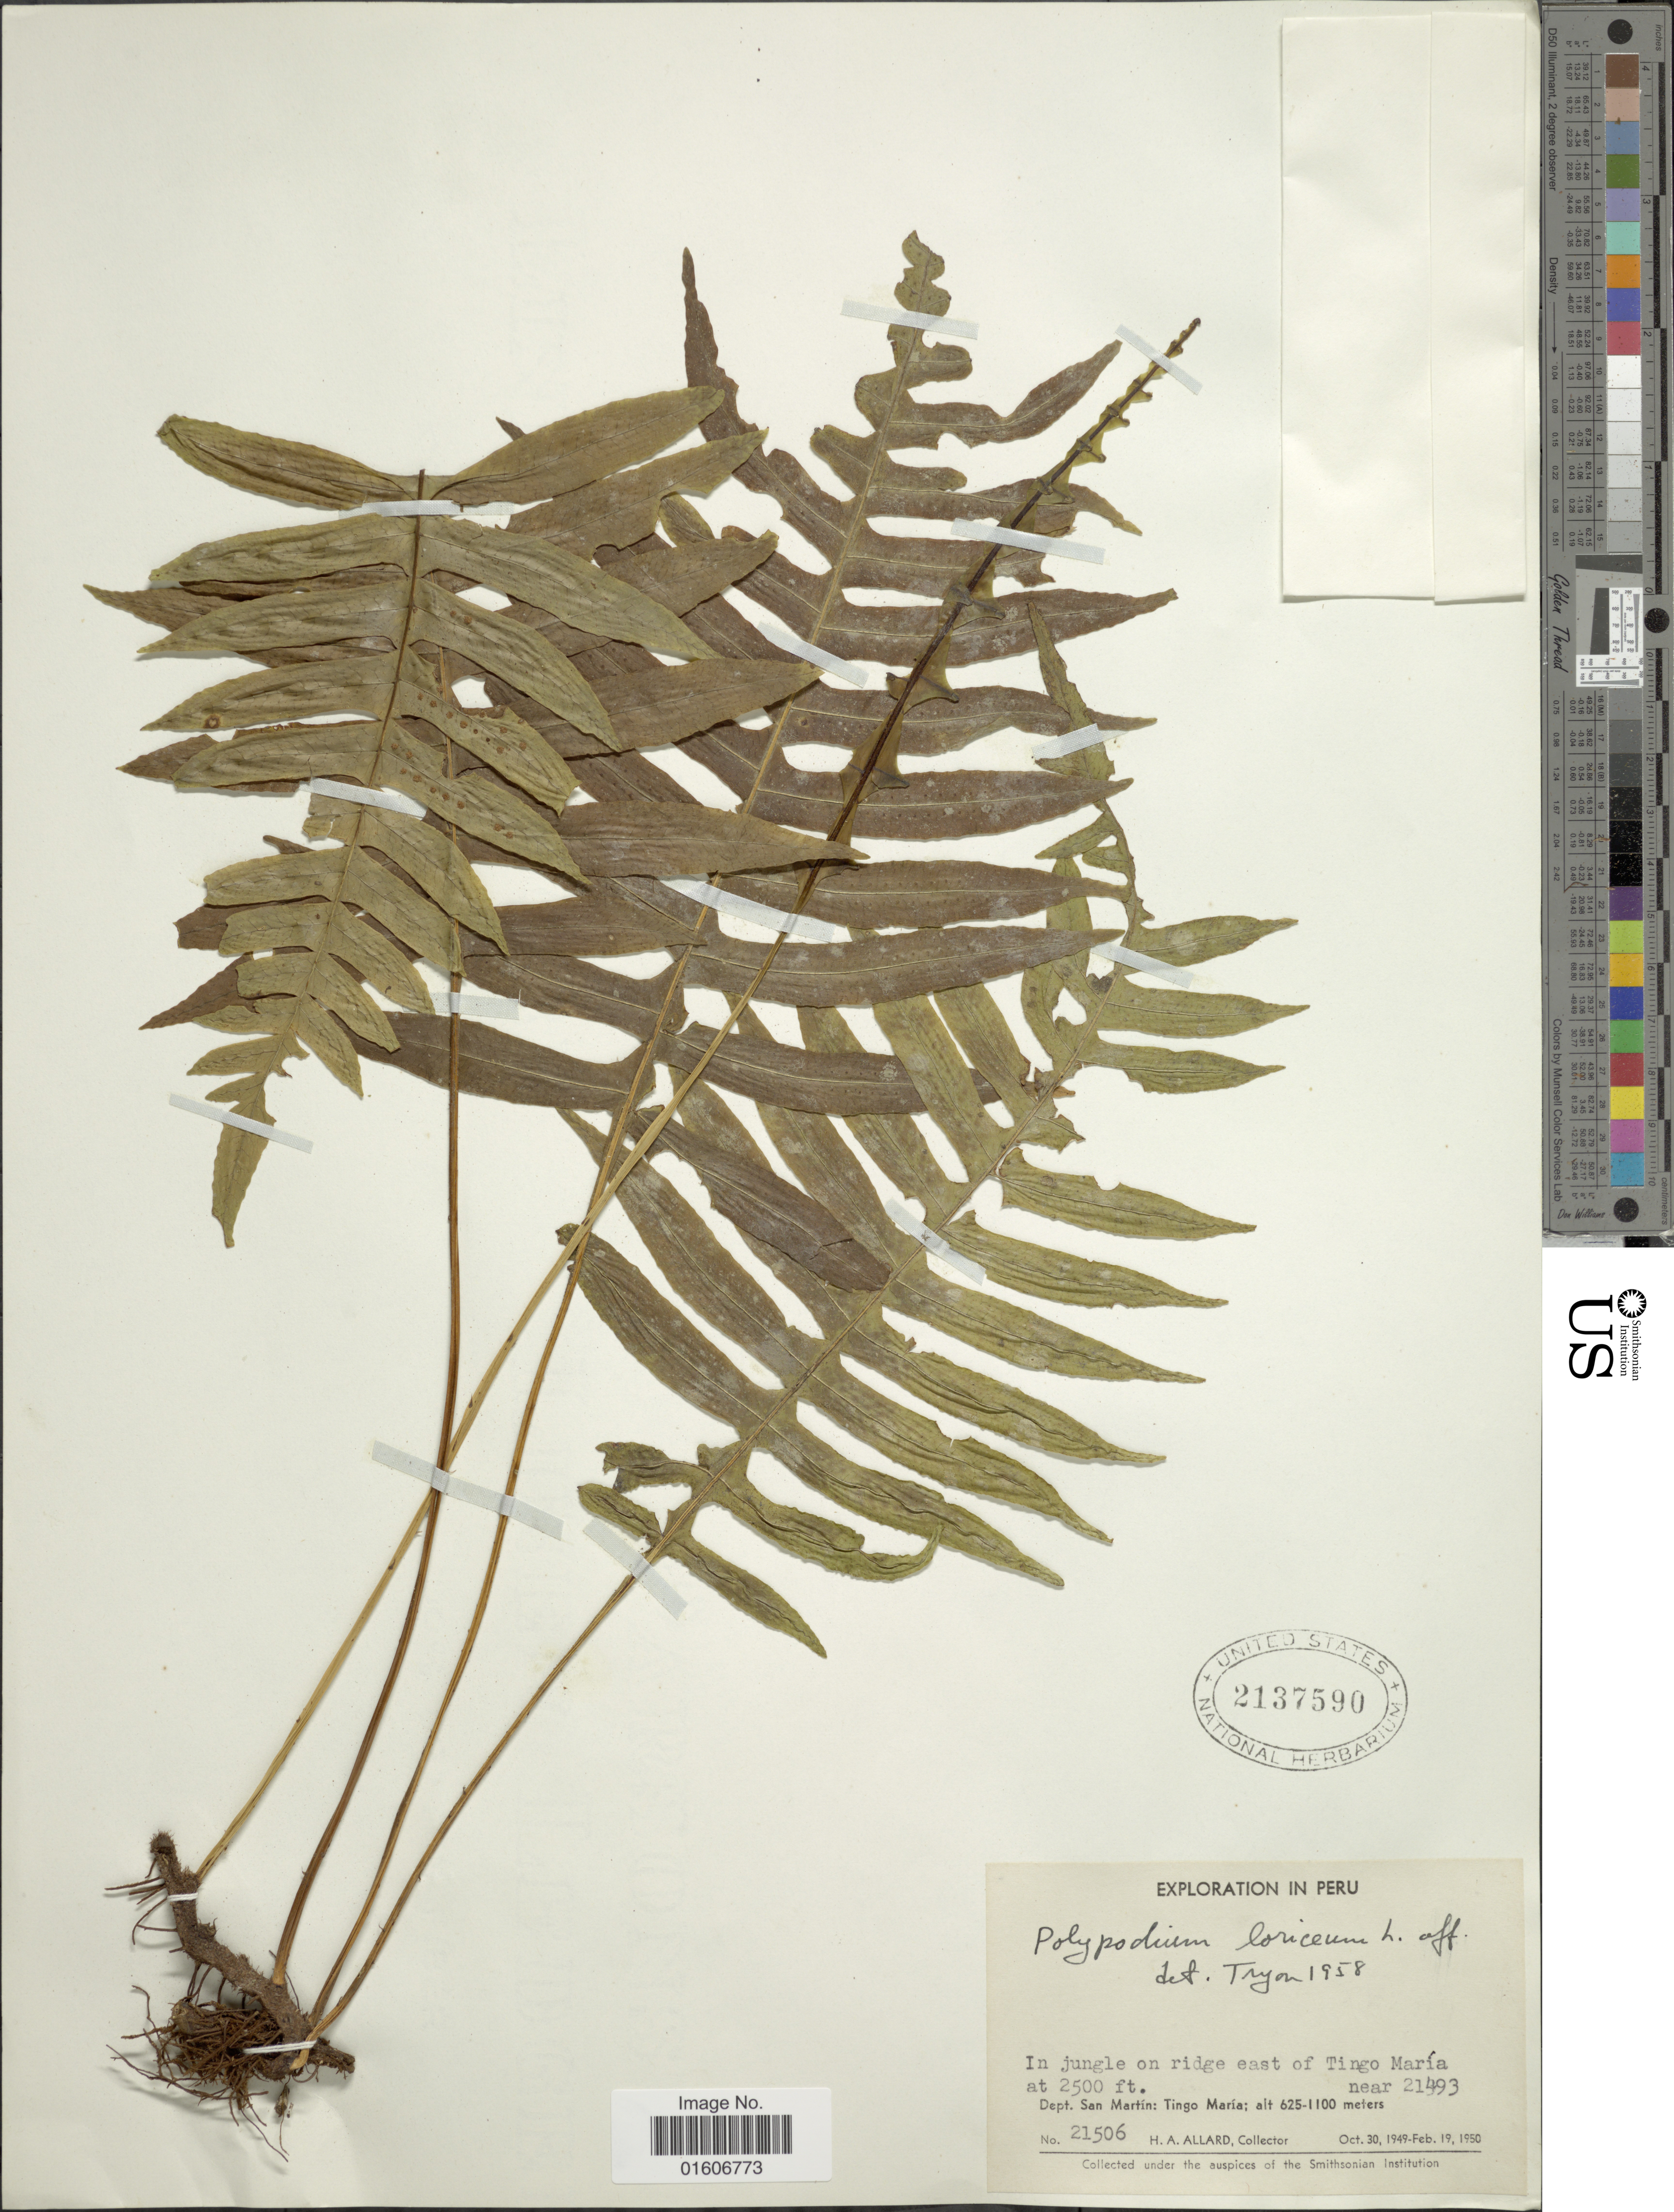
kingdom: Plantae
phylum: Tracheophyta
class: Polypodiopsida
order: Polypodiales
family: Polypodiaceae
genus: Serpocaulon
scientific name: Serpocaulon loriceum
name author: (L.) A.R. Sm.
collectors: H. A. Allard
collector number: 21506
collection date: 1949-10-30/1950-02-19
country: Peru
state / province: San Martín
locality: In jungle on ridge east of Tingo María, Dept San Martín: Tingo María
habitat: in jungle on ridge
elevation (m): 625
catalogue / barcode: US 2137590